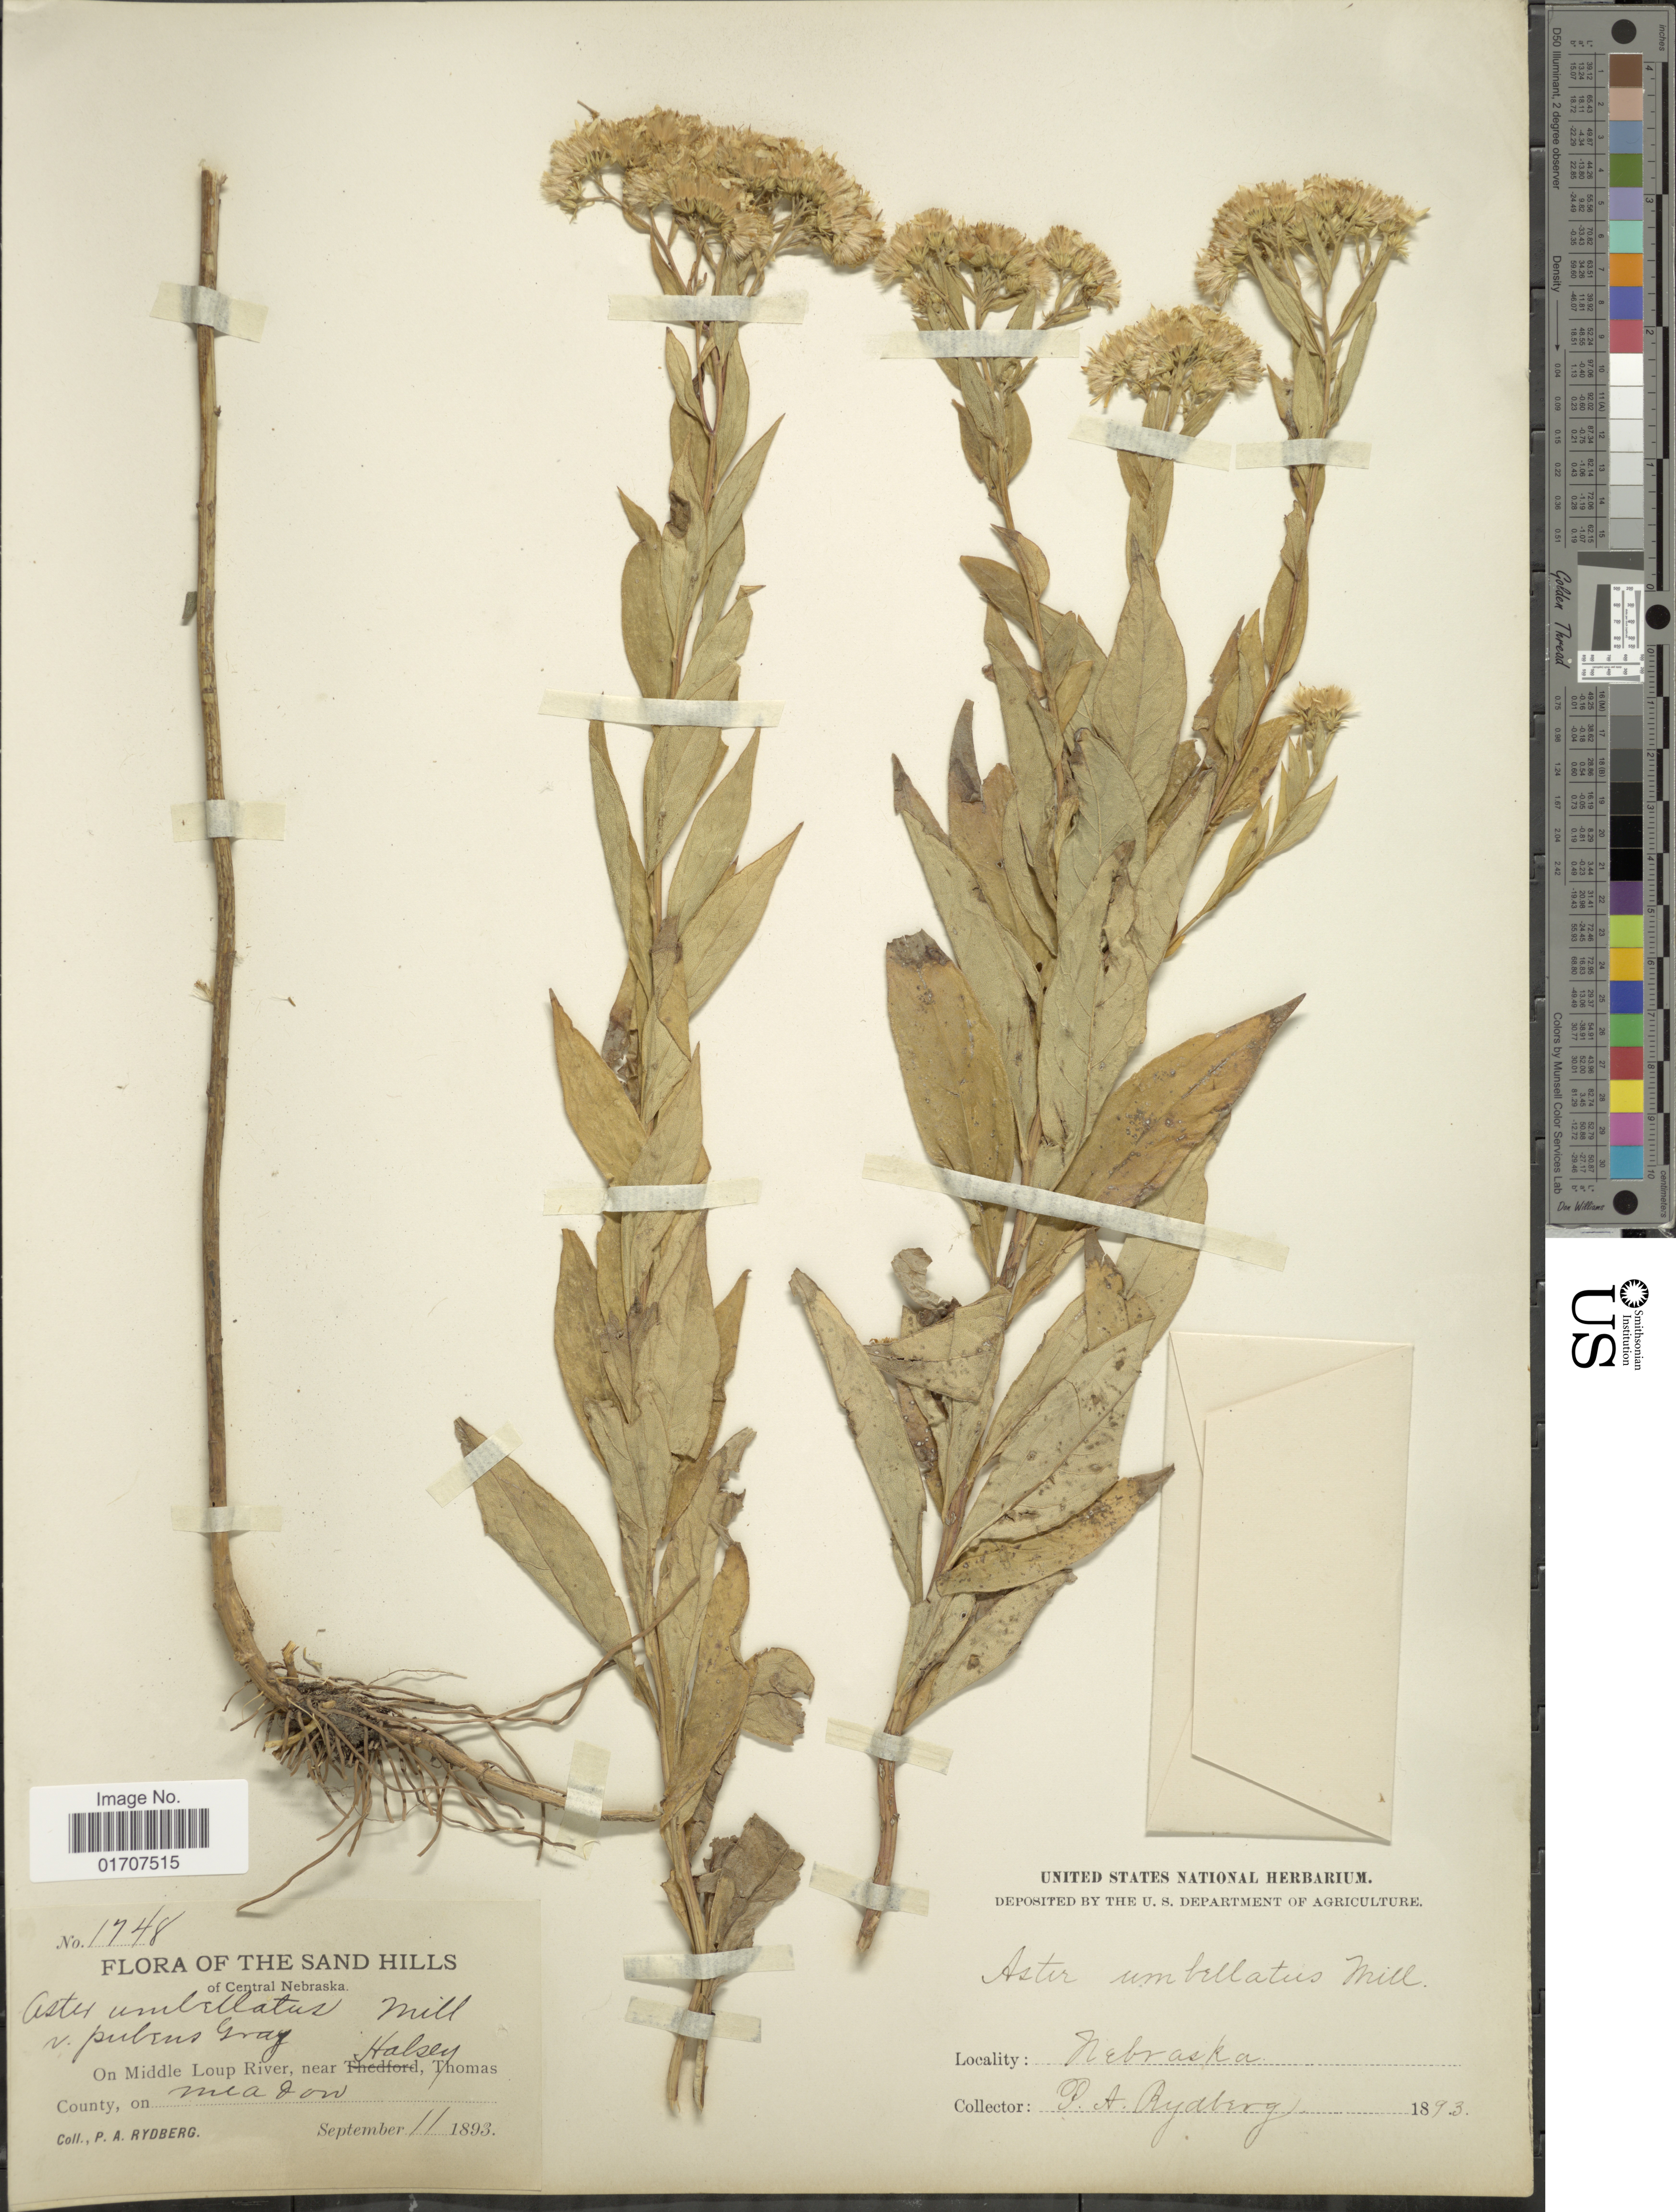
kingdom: Plantae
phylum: Tracheophyta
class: Magnoliopsida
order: Asterales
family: Asteraceae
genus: Doellingeria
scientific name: Doellingeria umbellata var. pubens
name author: (A. Gray) Britton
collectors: P. A. Rydberg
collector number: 1748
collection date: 1893-09-11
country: United States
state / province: Nebraska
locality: The Sand hills, Central Nebraska, On Middle Loup River, Halsey Thomas, County on meadow